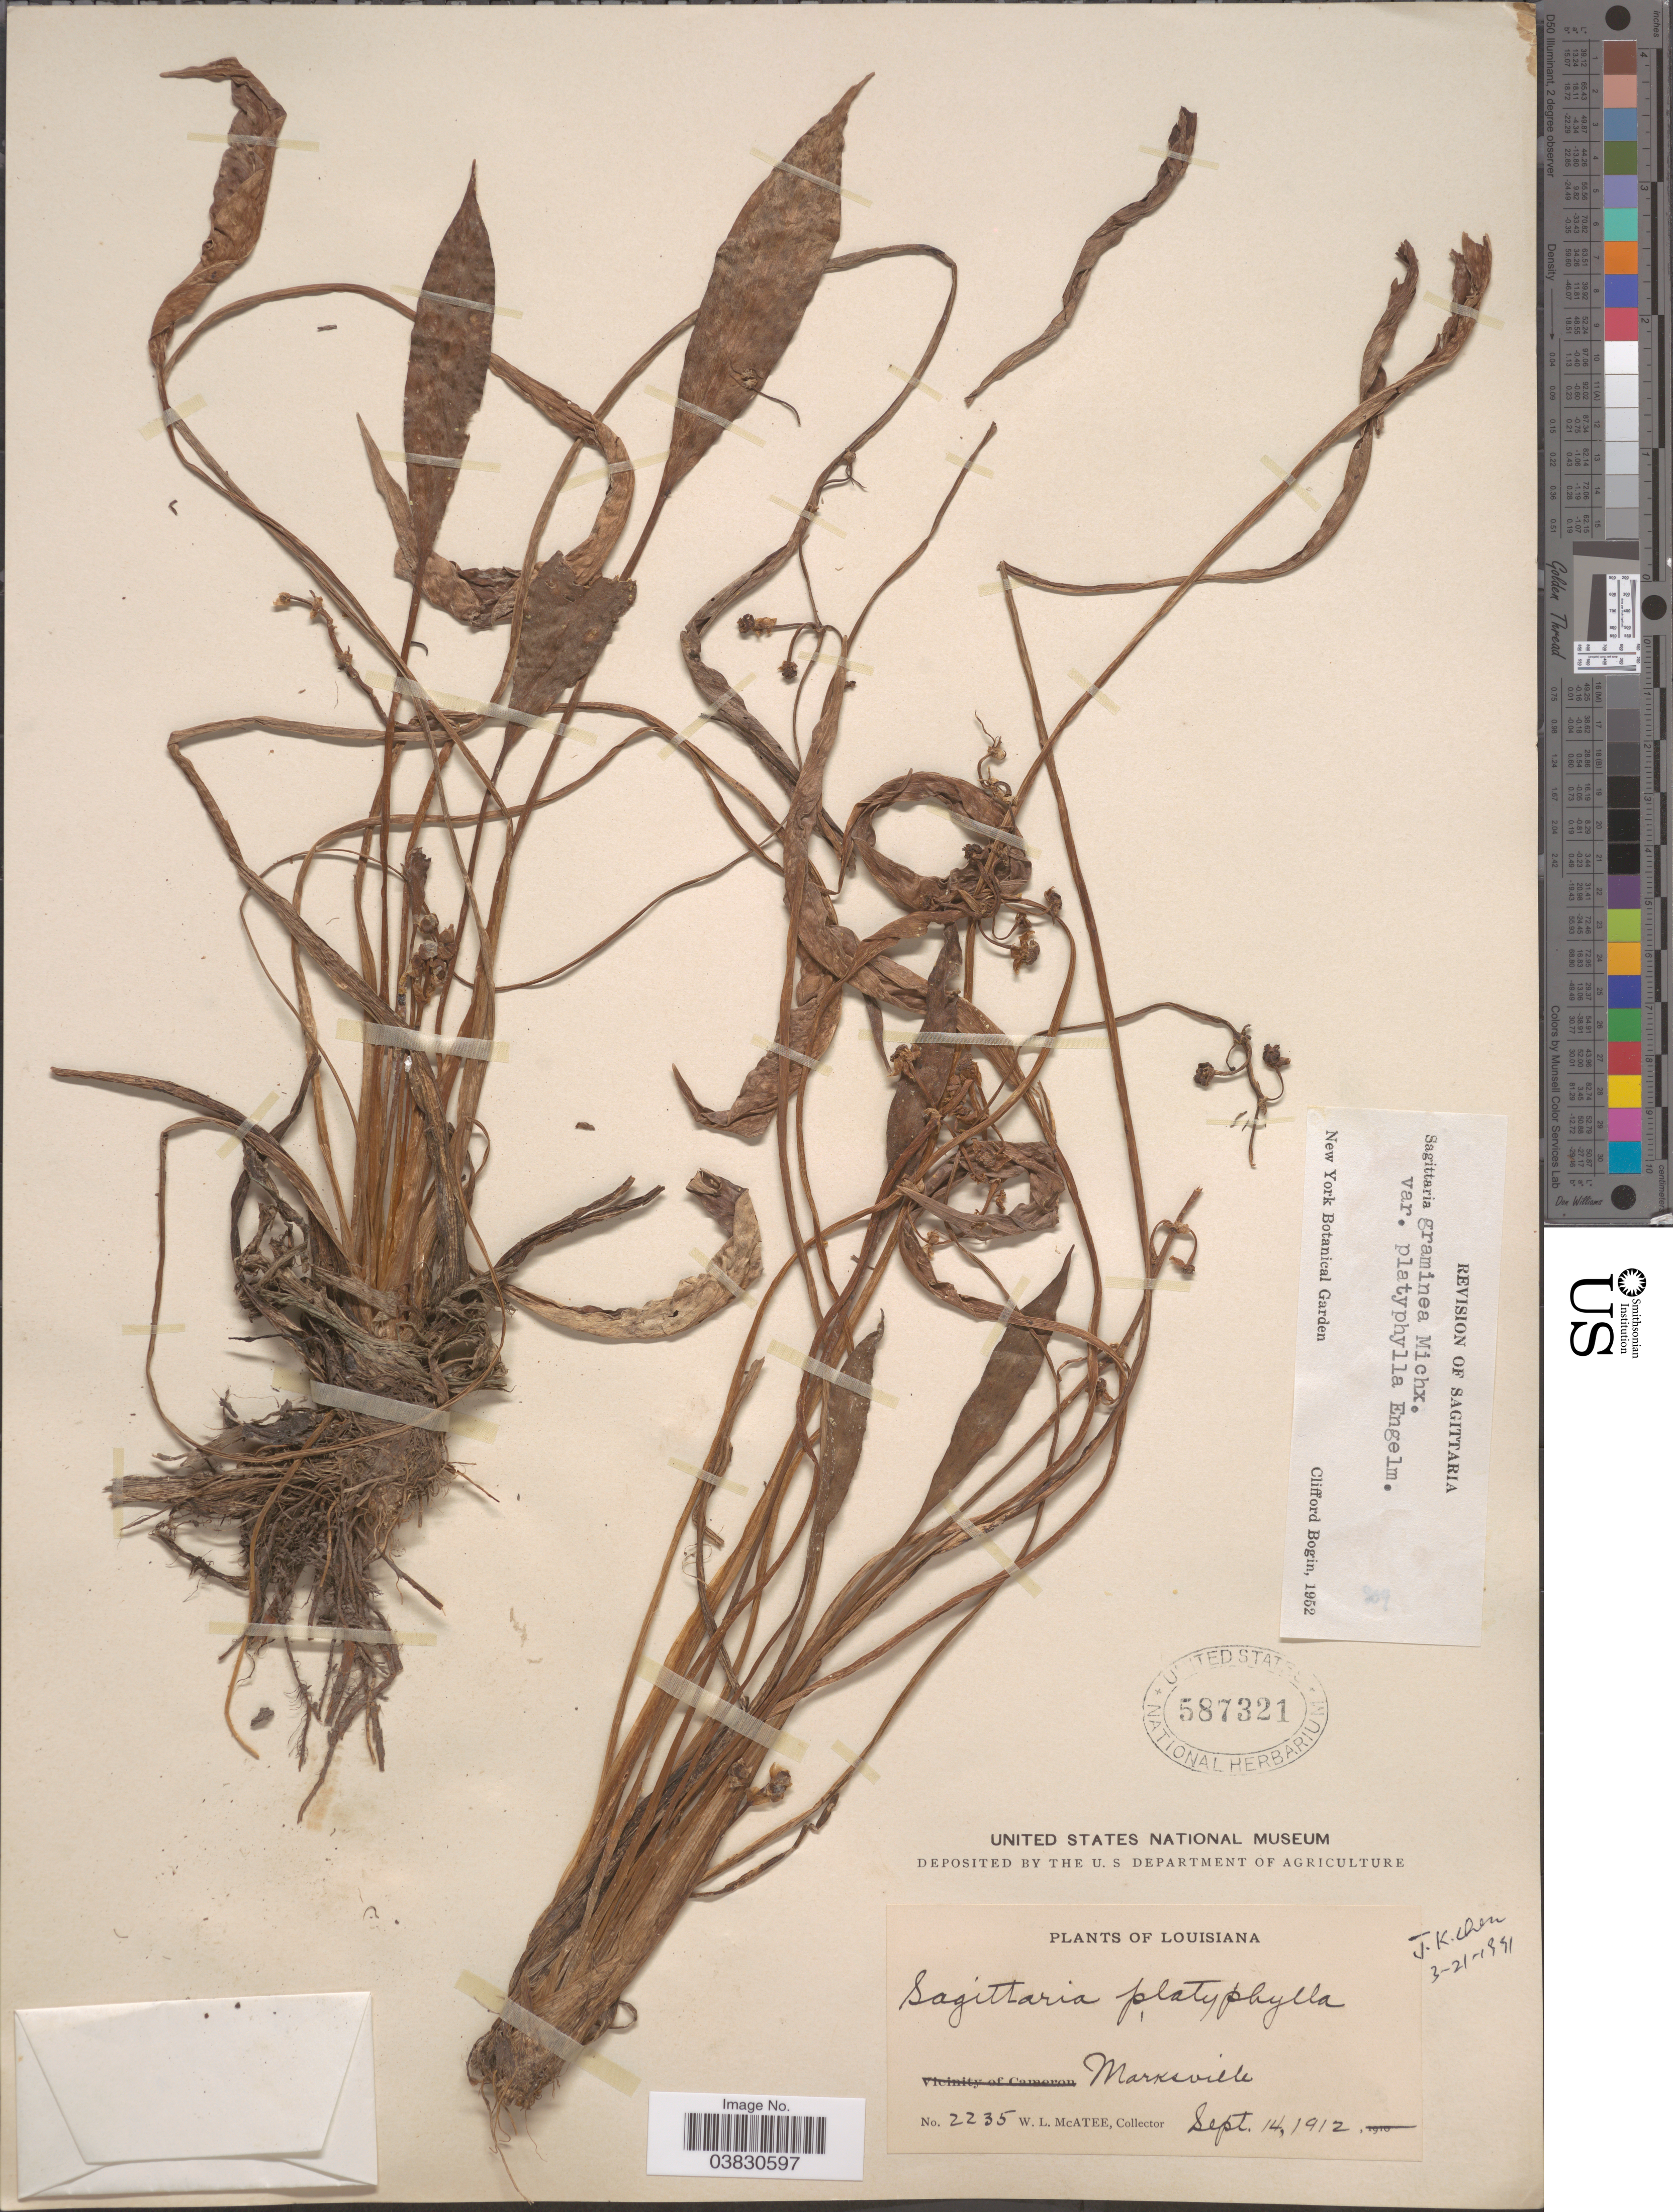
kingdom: Plantae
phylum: Tracheophyta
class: Liliopsida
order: Alismatales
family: Alismataceae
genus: Sagittaria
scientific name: Sagittaria platyphylla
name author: (Englem.) J.G. Sm.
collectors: W. McAtee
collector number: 2235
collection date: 1912-09-14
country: United States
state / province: Louisiana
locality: Marksville.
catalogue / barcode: US 587321